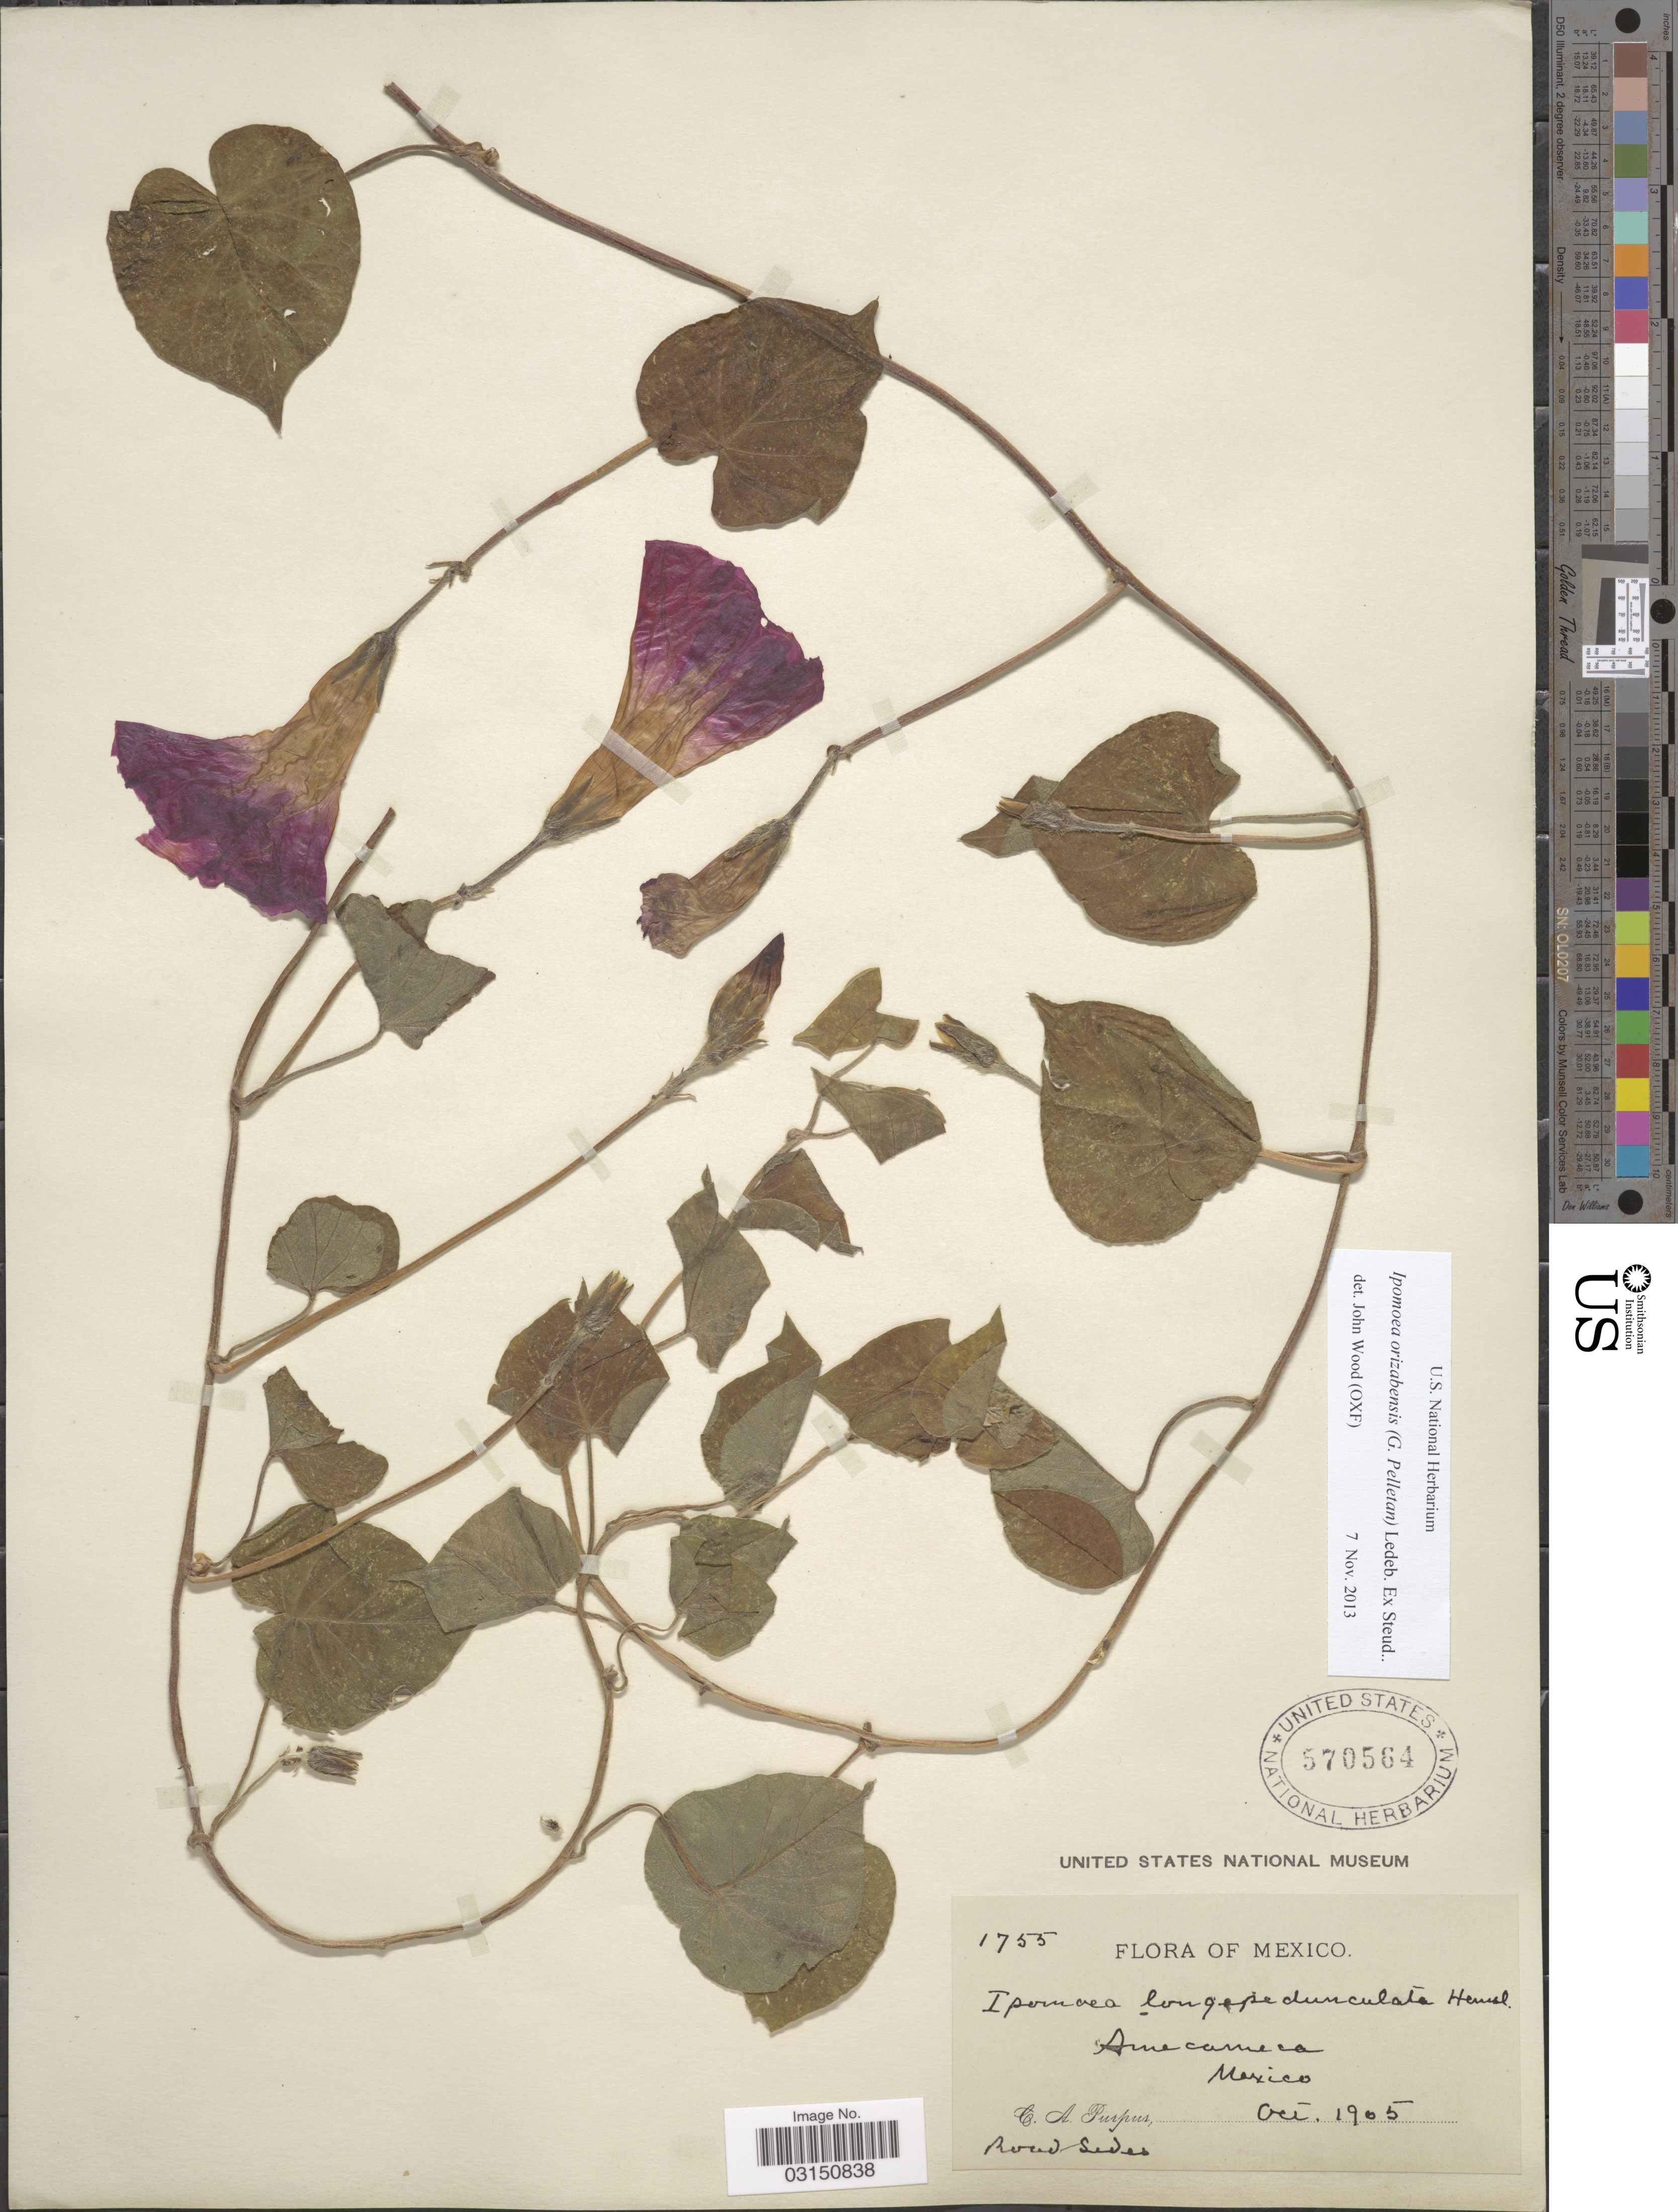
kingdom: Plantae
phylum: Tracheophyta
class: Magnoliopsida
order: Solanales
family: Convolvulaceae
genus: Ipomoea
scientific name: Ipomoea orizabensis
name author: (G. Pelletan) Ledeb. ex Steud.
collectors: C. A. Purpus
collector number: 1755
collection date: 1905-10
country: Mexico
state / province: México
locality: Amecameca. Road Sedes [unsure placement]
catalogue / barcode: US 570564